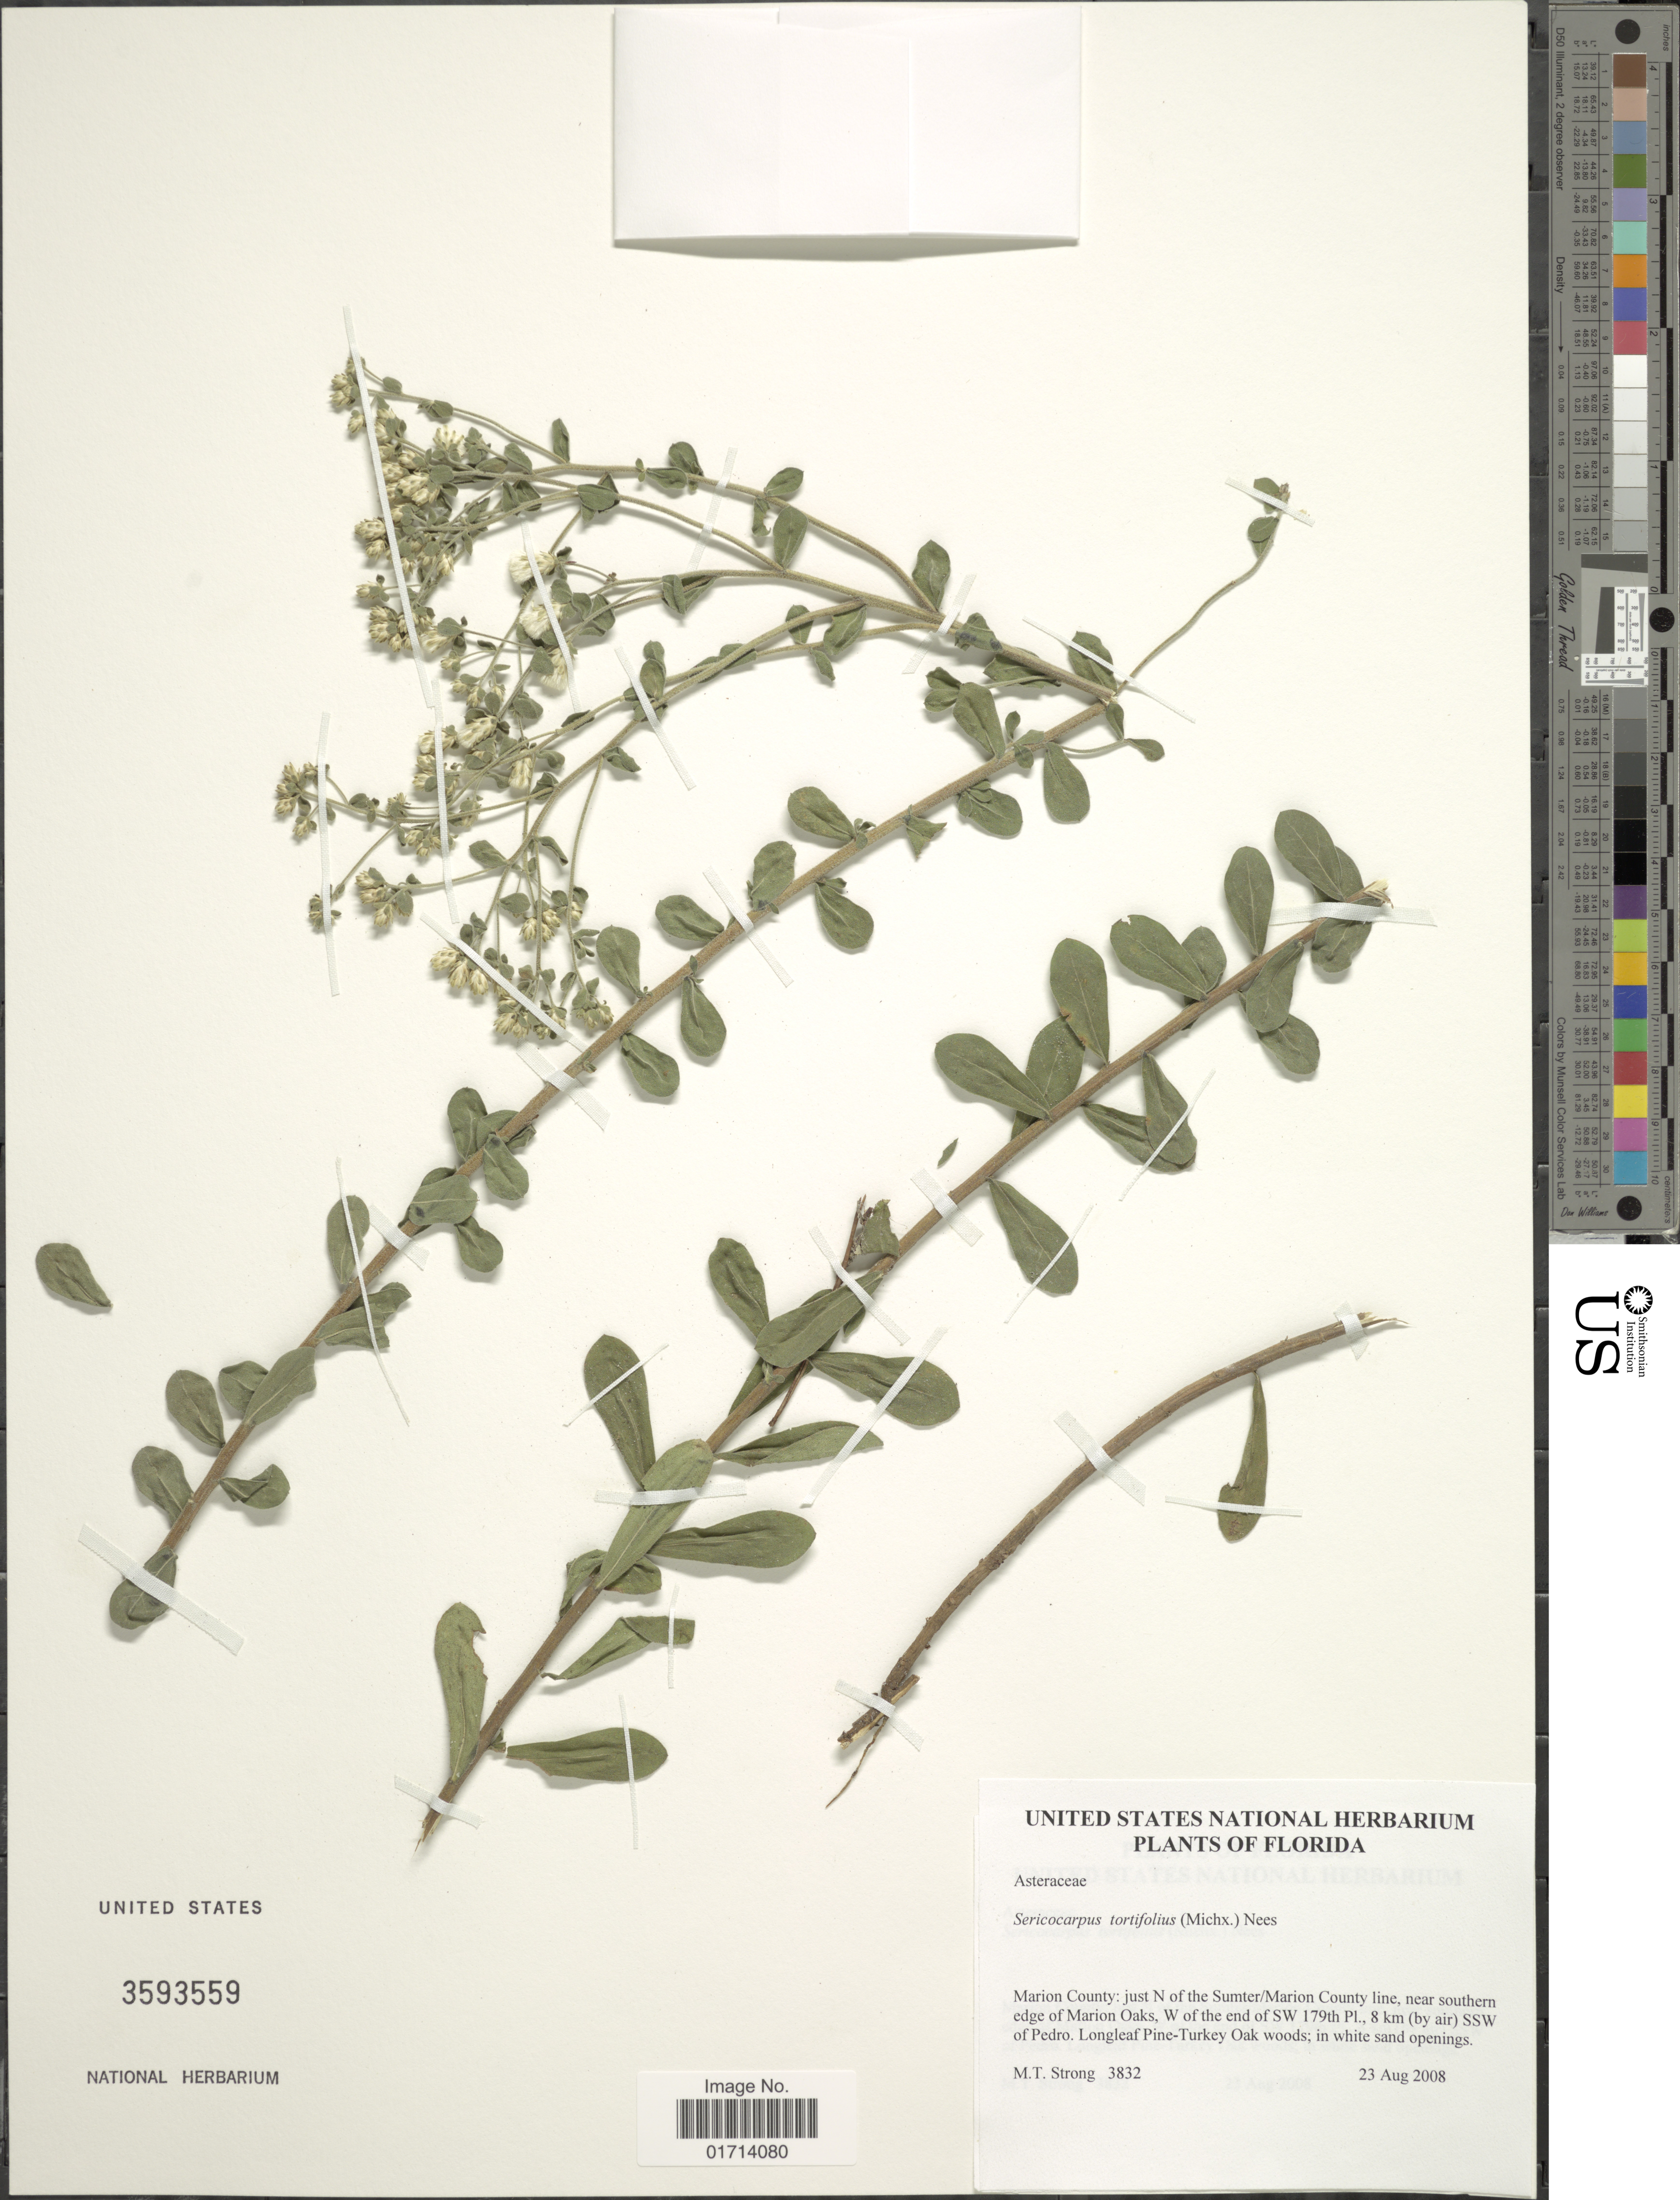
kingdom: Plantae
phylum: Tracheophyta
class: Magnoliopsida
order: Asterales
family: Asteraceae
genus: Sericocarpus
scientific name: Sericocarpus tortifolius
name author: (Michx.) Nees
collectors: M. T. Strong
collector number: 3832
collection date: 2008-08-23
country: United States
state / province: Florida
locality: Marion County: just N of the Sumter/Marion County line, near southern edge of Marion Oaks, W of the end of SW 179th Pl., 8 km (by air) SSW of Pedro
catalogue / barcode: US 3593559